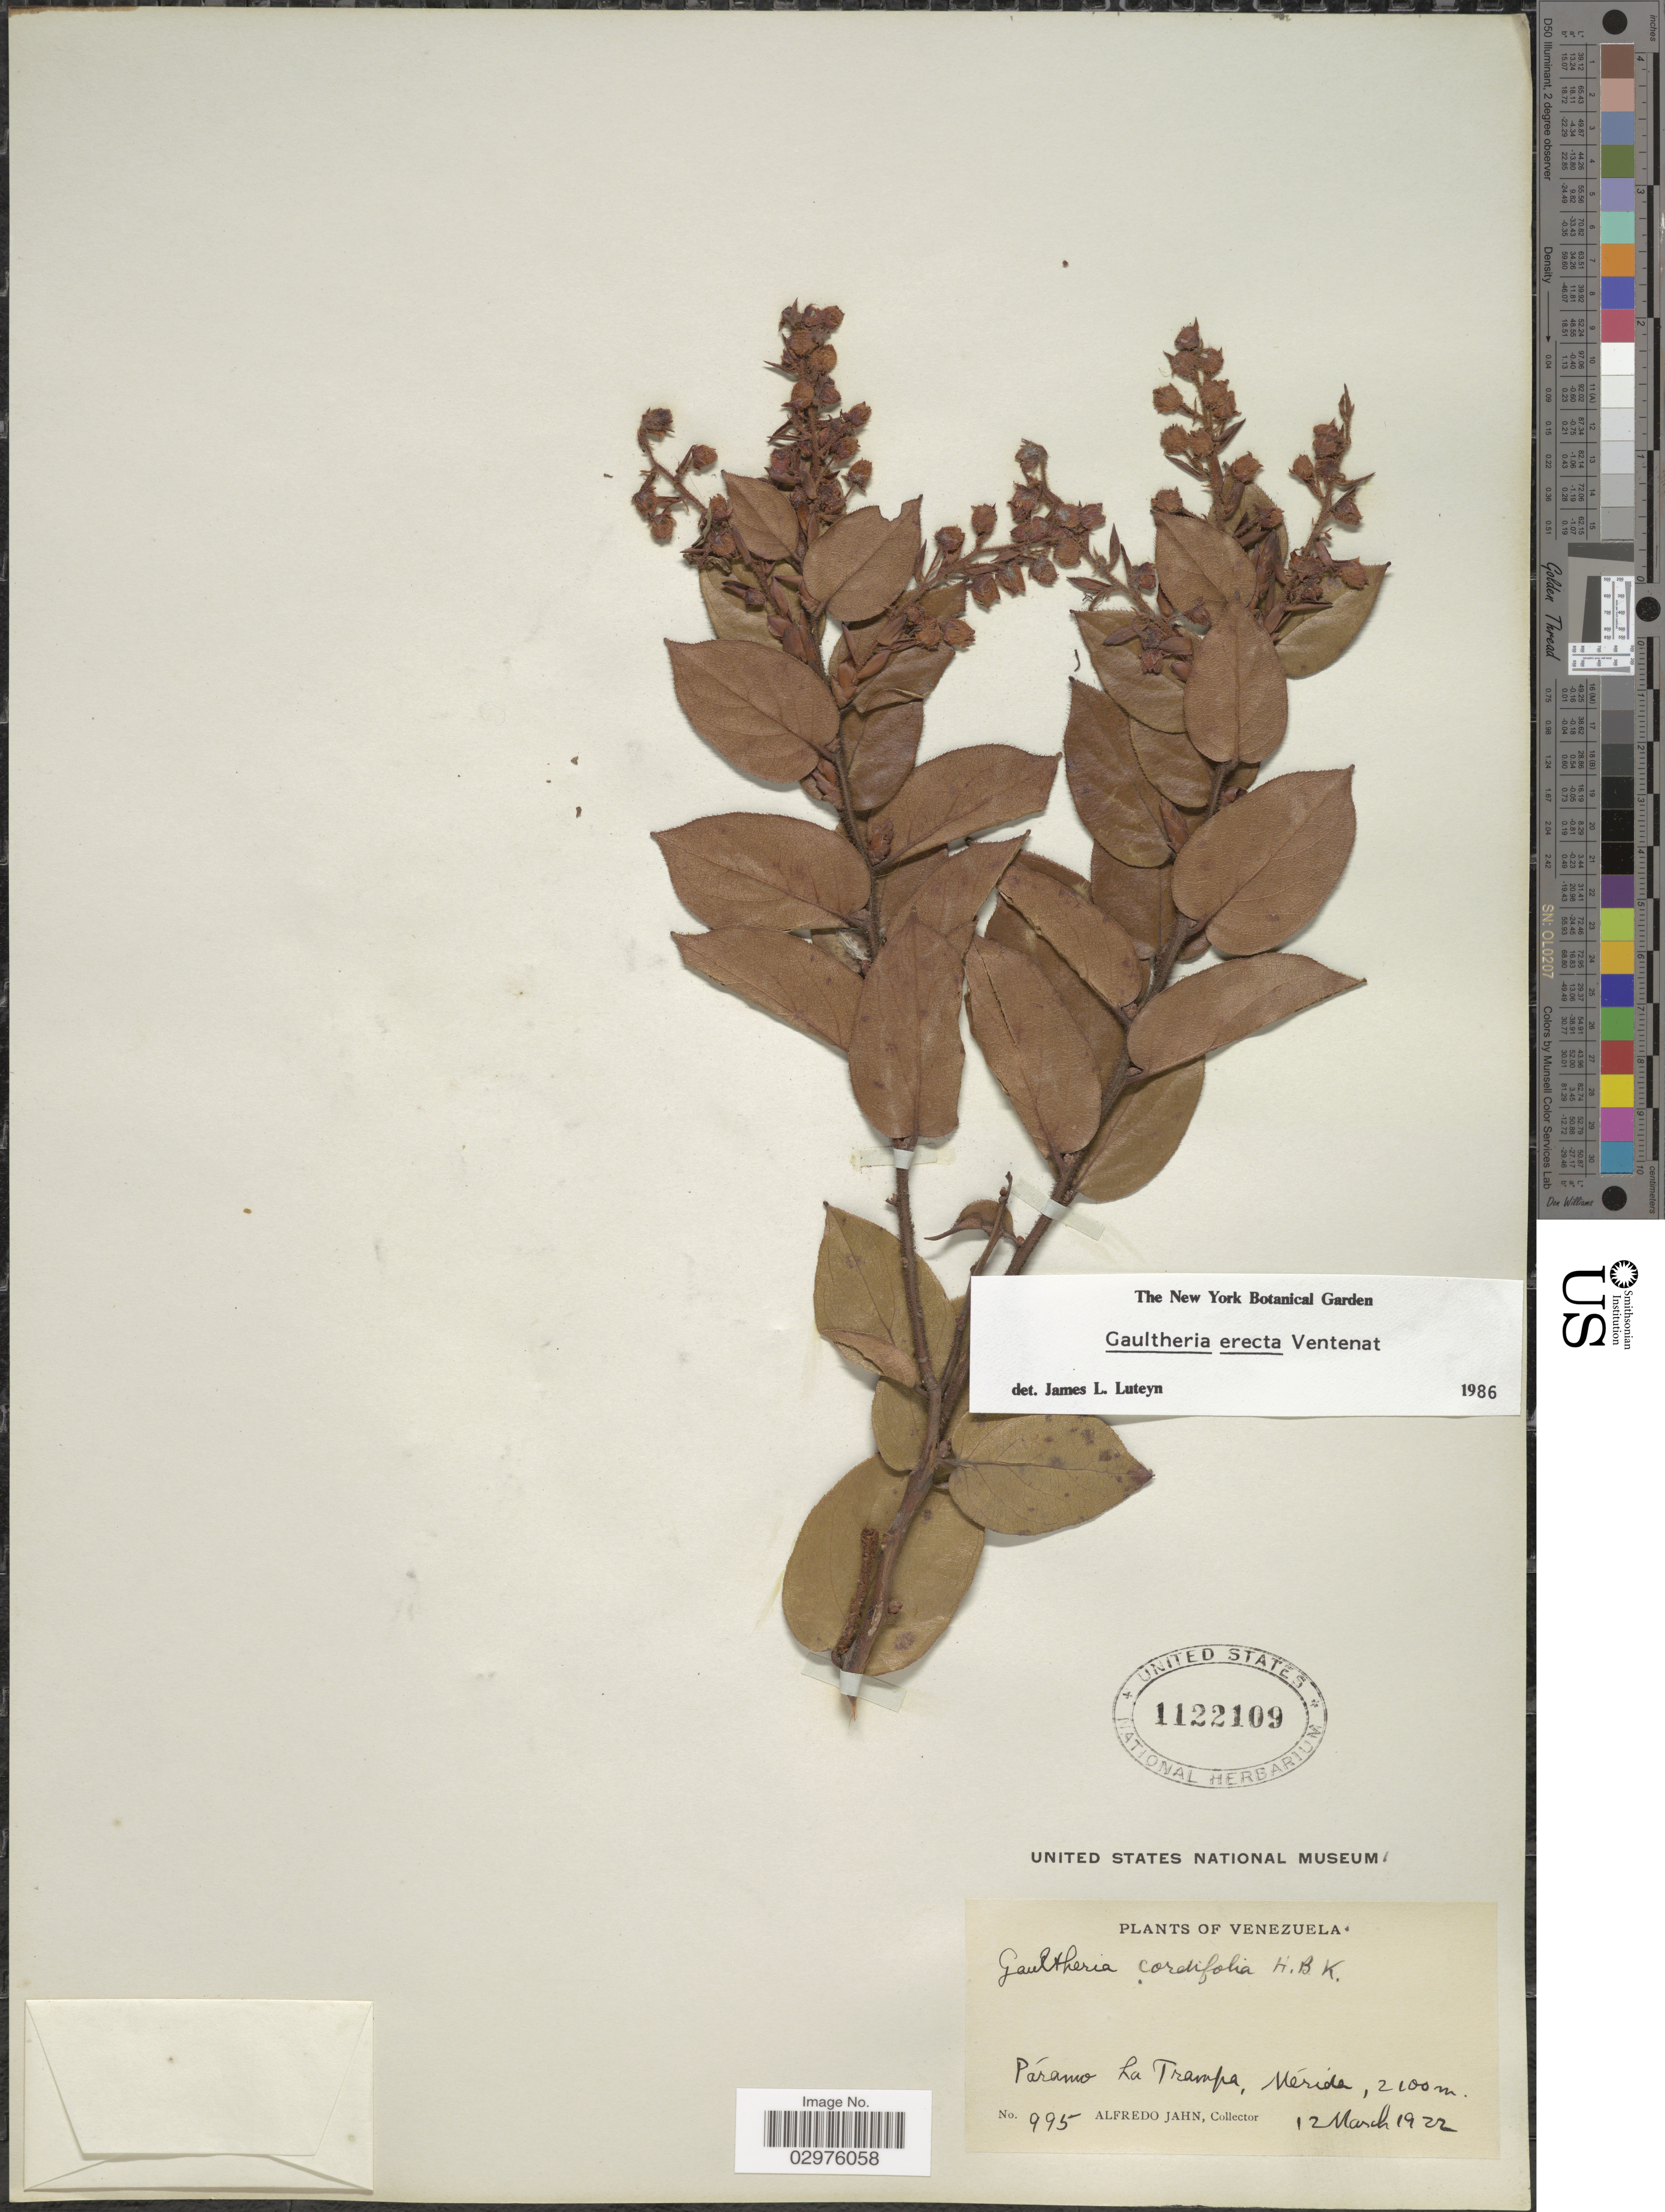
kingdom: Plantae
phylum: Tracheophyta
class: Magnoliopsida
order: Ericales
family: Ericaceae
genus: Gaultheria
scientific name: Gaultheria erecta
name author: Vent.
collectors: A. Jahn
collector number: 995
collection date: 1922-03-12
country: Venezuela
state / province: Mérida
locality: Páramo La Trampa, Mérida.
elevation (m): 2100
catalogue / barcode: US 1122109